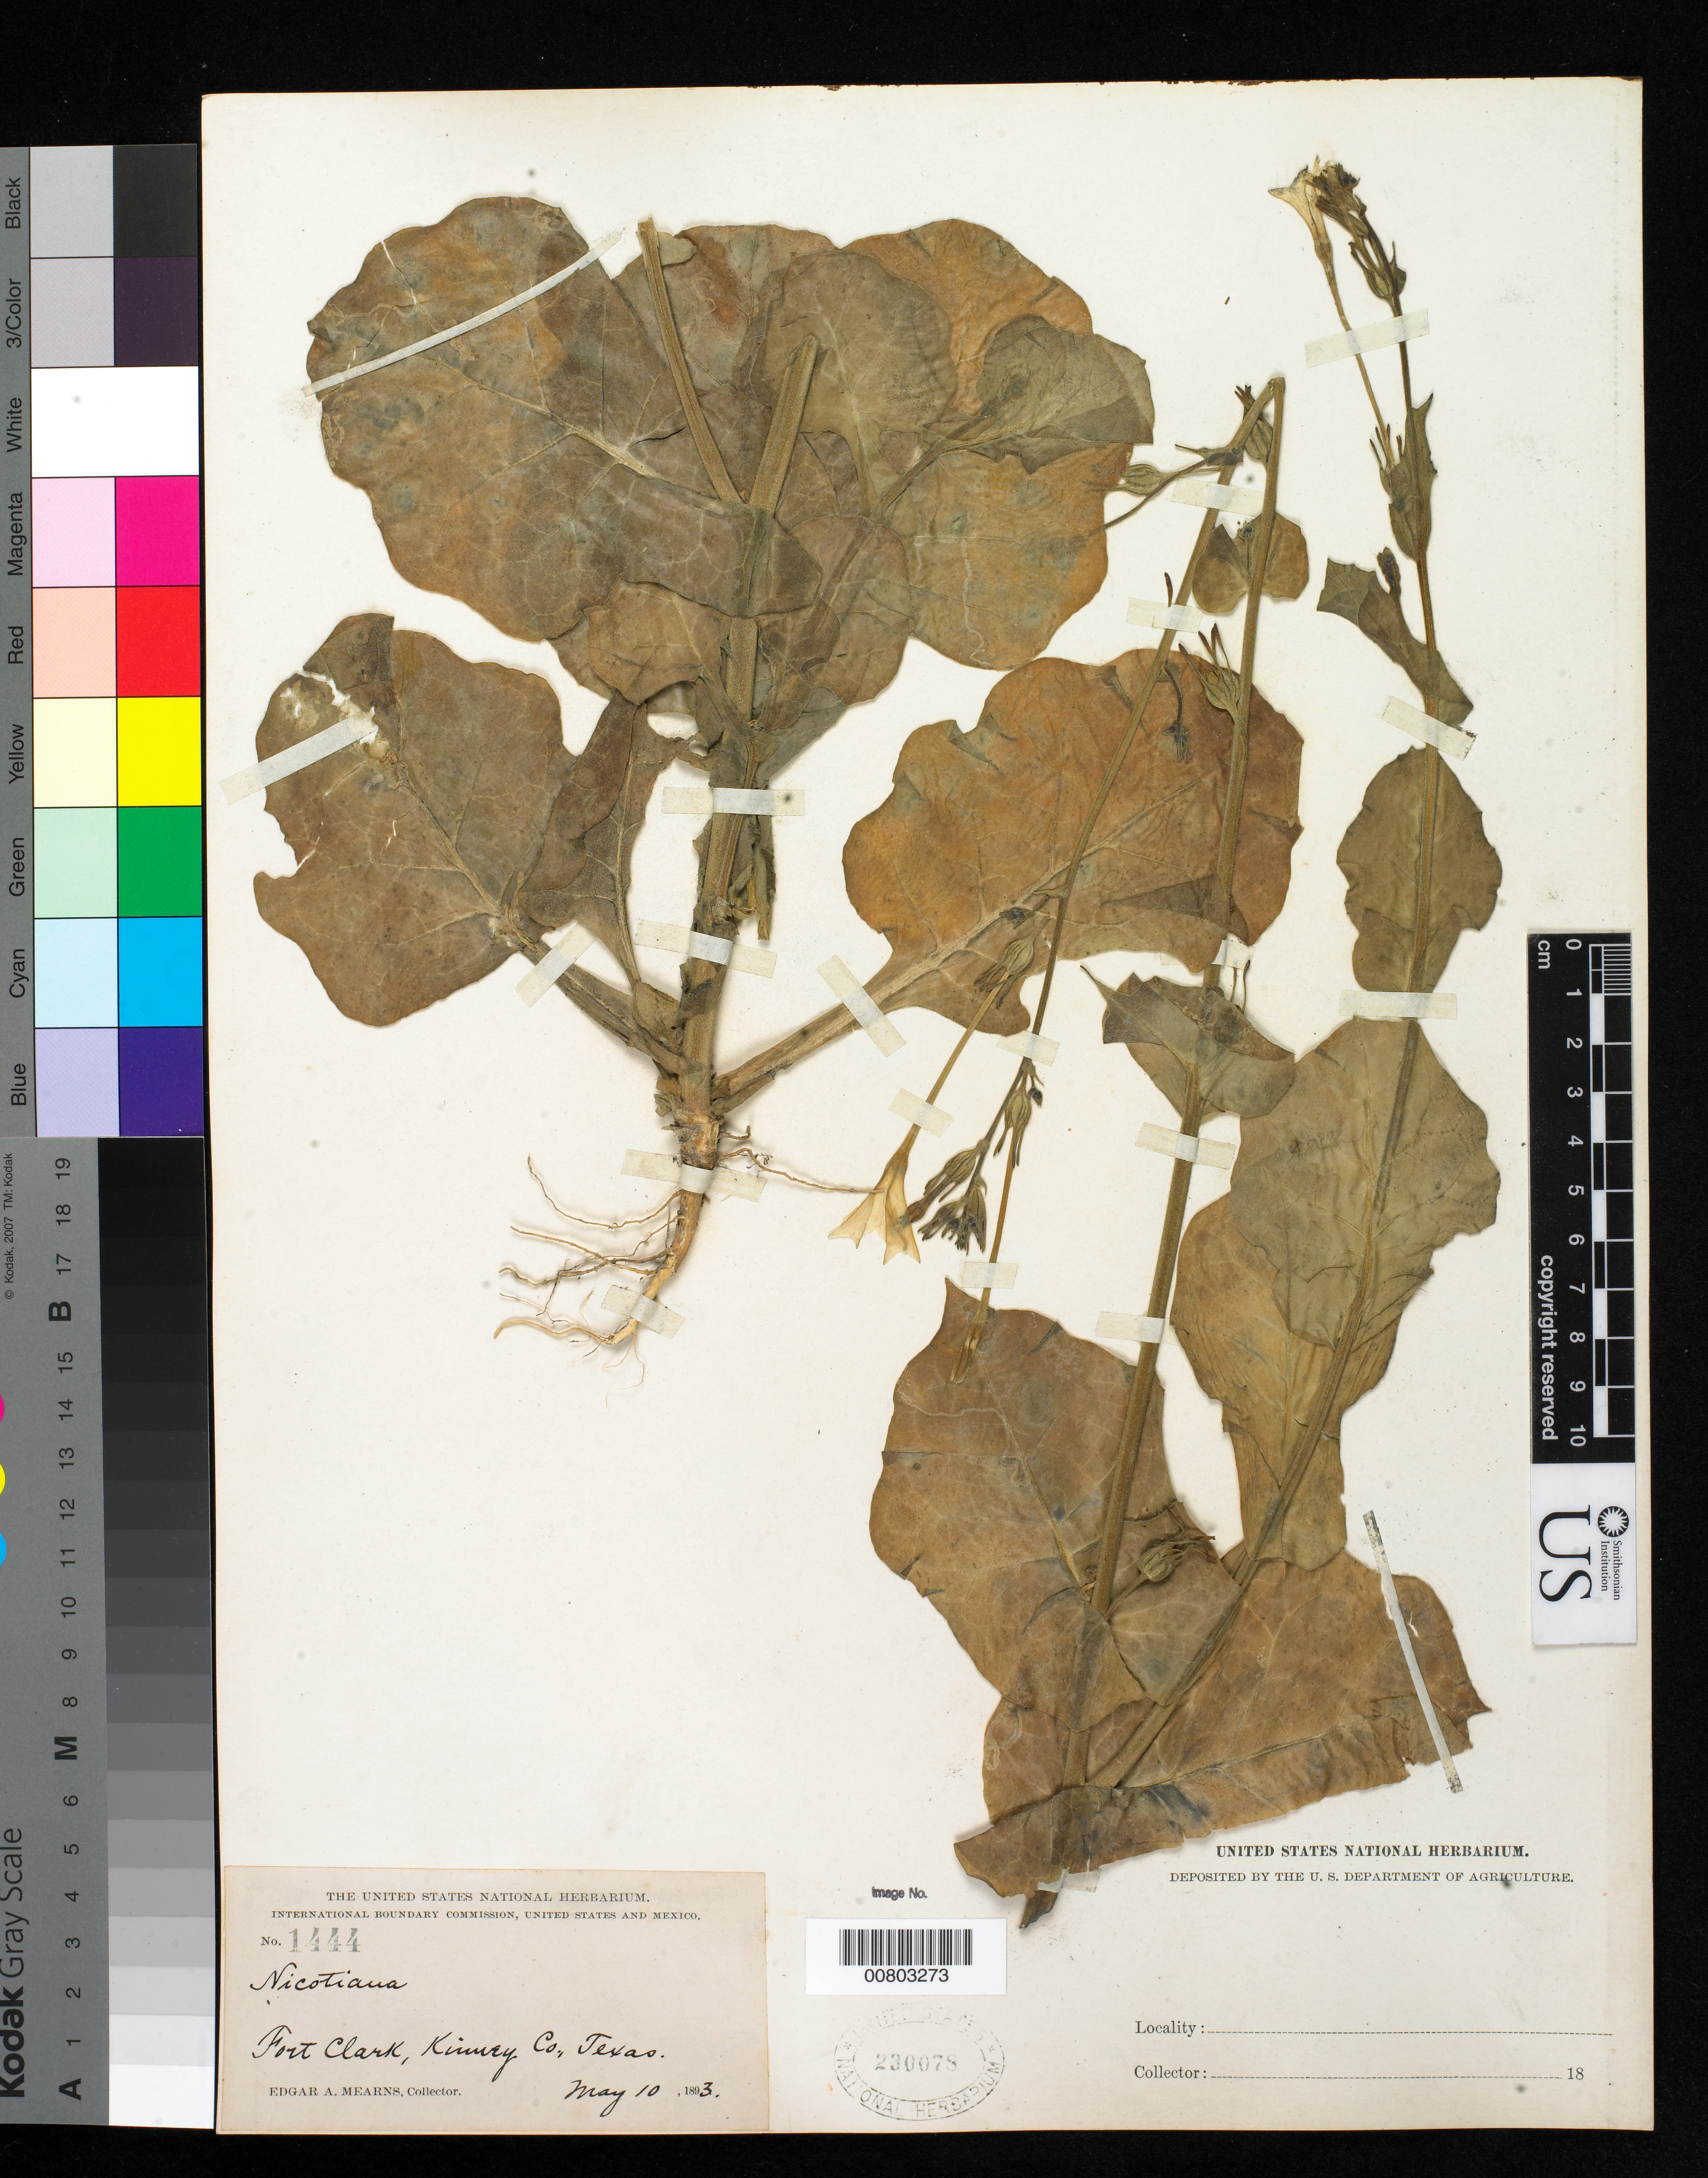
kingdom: Plantae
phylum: Tracheophyta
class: Magnoliopsida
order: Solanales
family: Solanaceae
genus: Nicotiana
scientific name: Nicotiana repanda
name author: Willd. ex Lehm.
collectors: E. A. Mearns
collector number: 1444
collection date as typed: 10 May 1893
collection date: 1893-05-10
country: United States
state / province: Texas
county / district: Kinney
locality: Fort Clark, Kinney County, Texas.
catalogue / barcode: US 230078